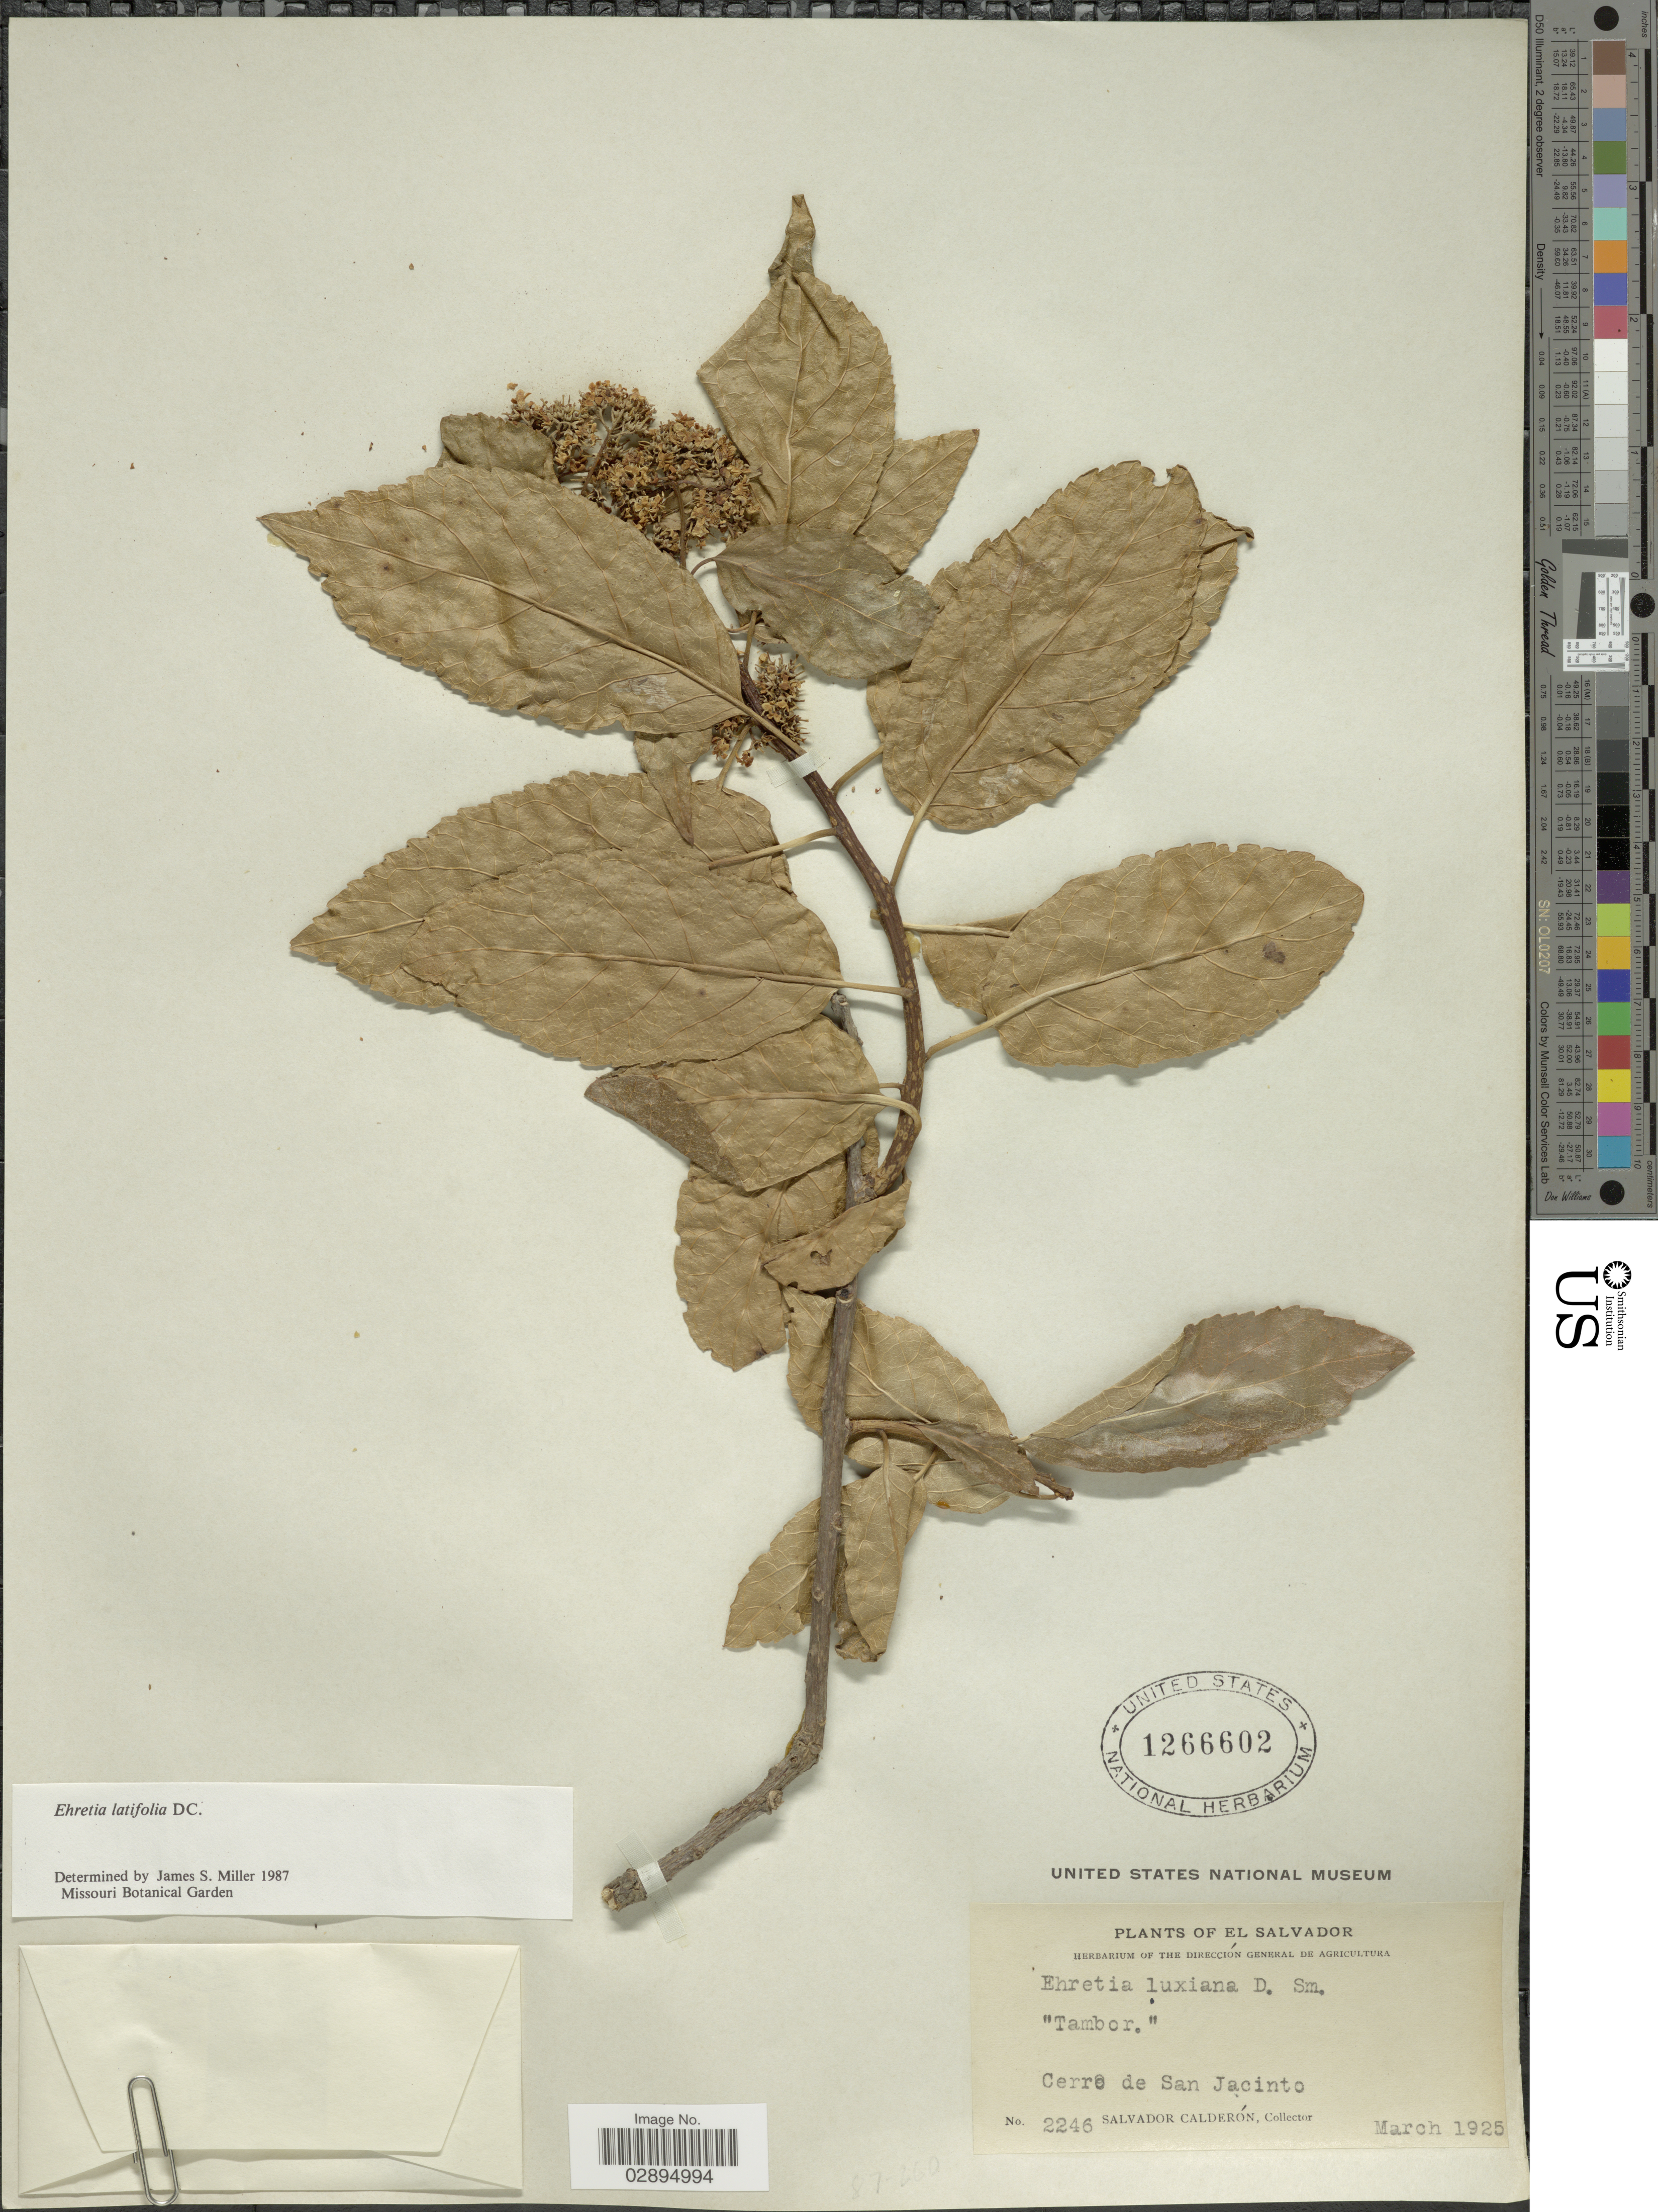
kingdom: Plantae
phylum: Tracheophyta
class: Magnoliopsida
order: Boraginales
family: Ehretiaceae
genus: Ehretia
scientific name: Ehretia latifolia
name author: DC.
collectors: S. Calderón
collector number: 2246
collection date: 1925-03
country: El Salvador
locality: Cerro de San Jacinto.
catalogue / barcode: US 1266602